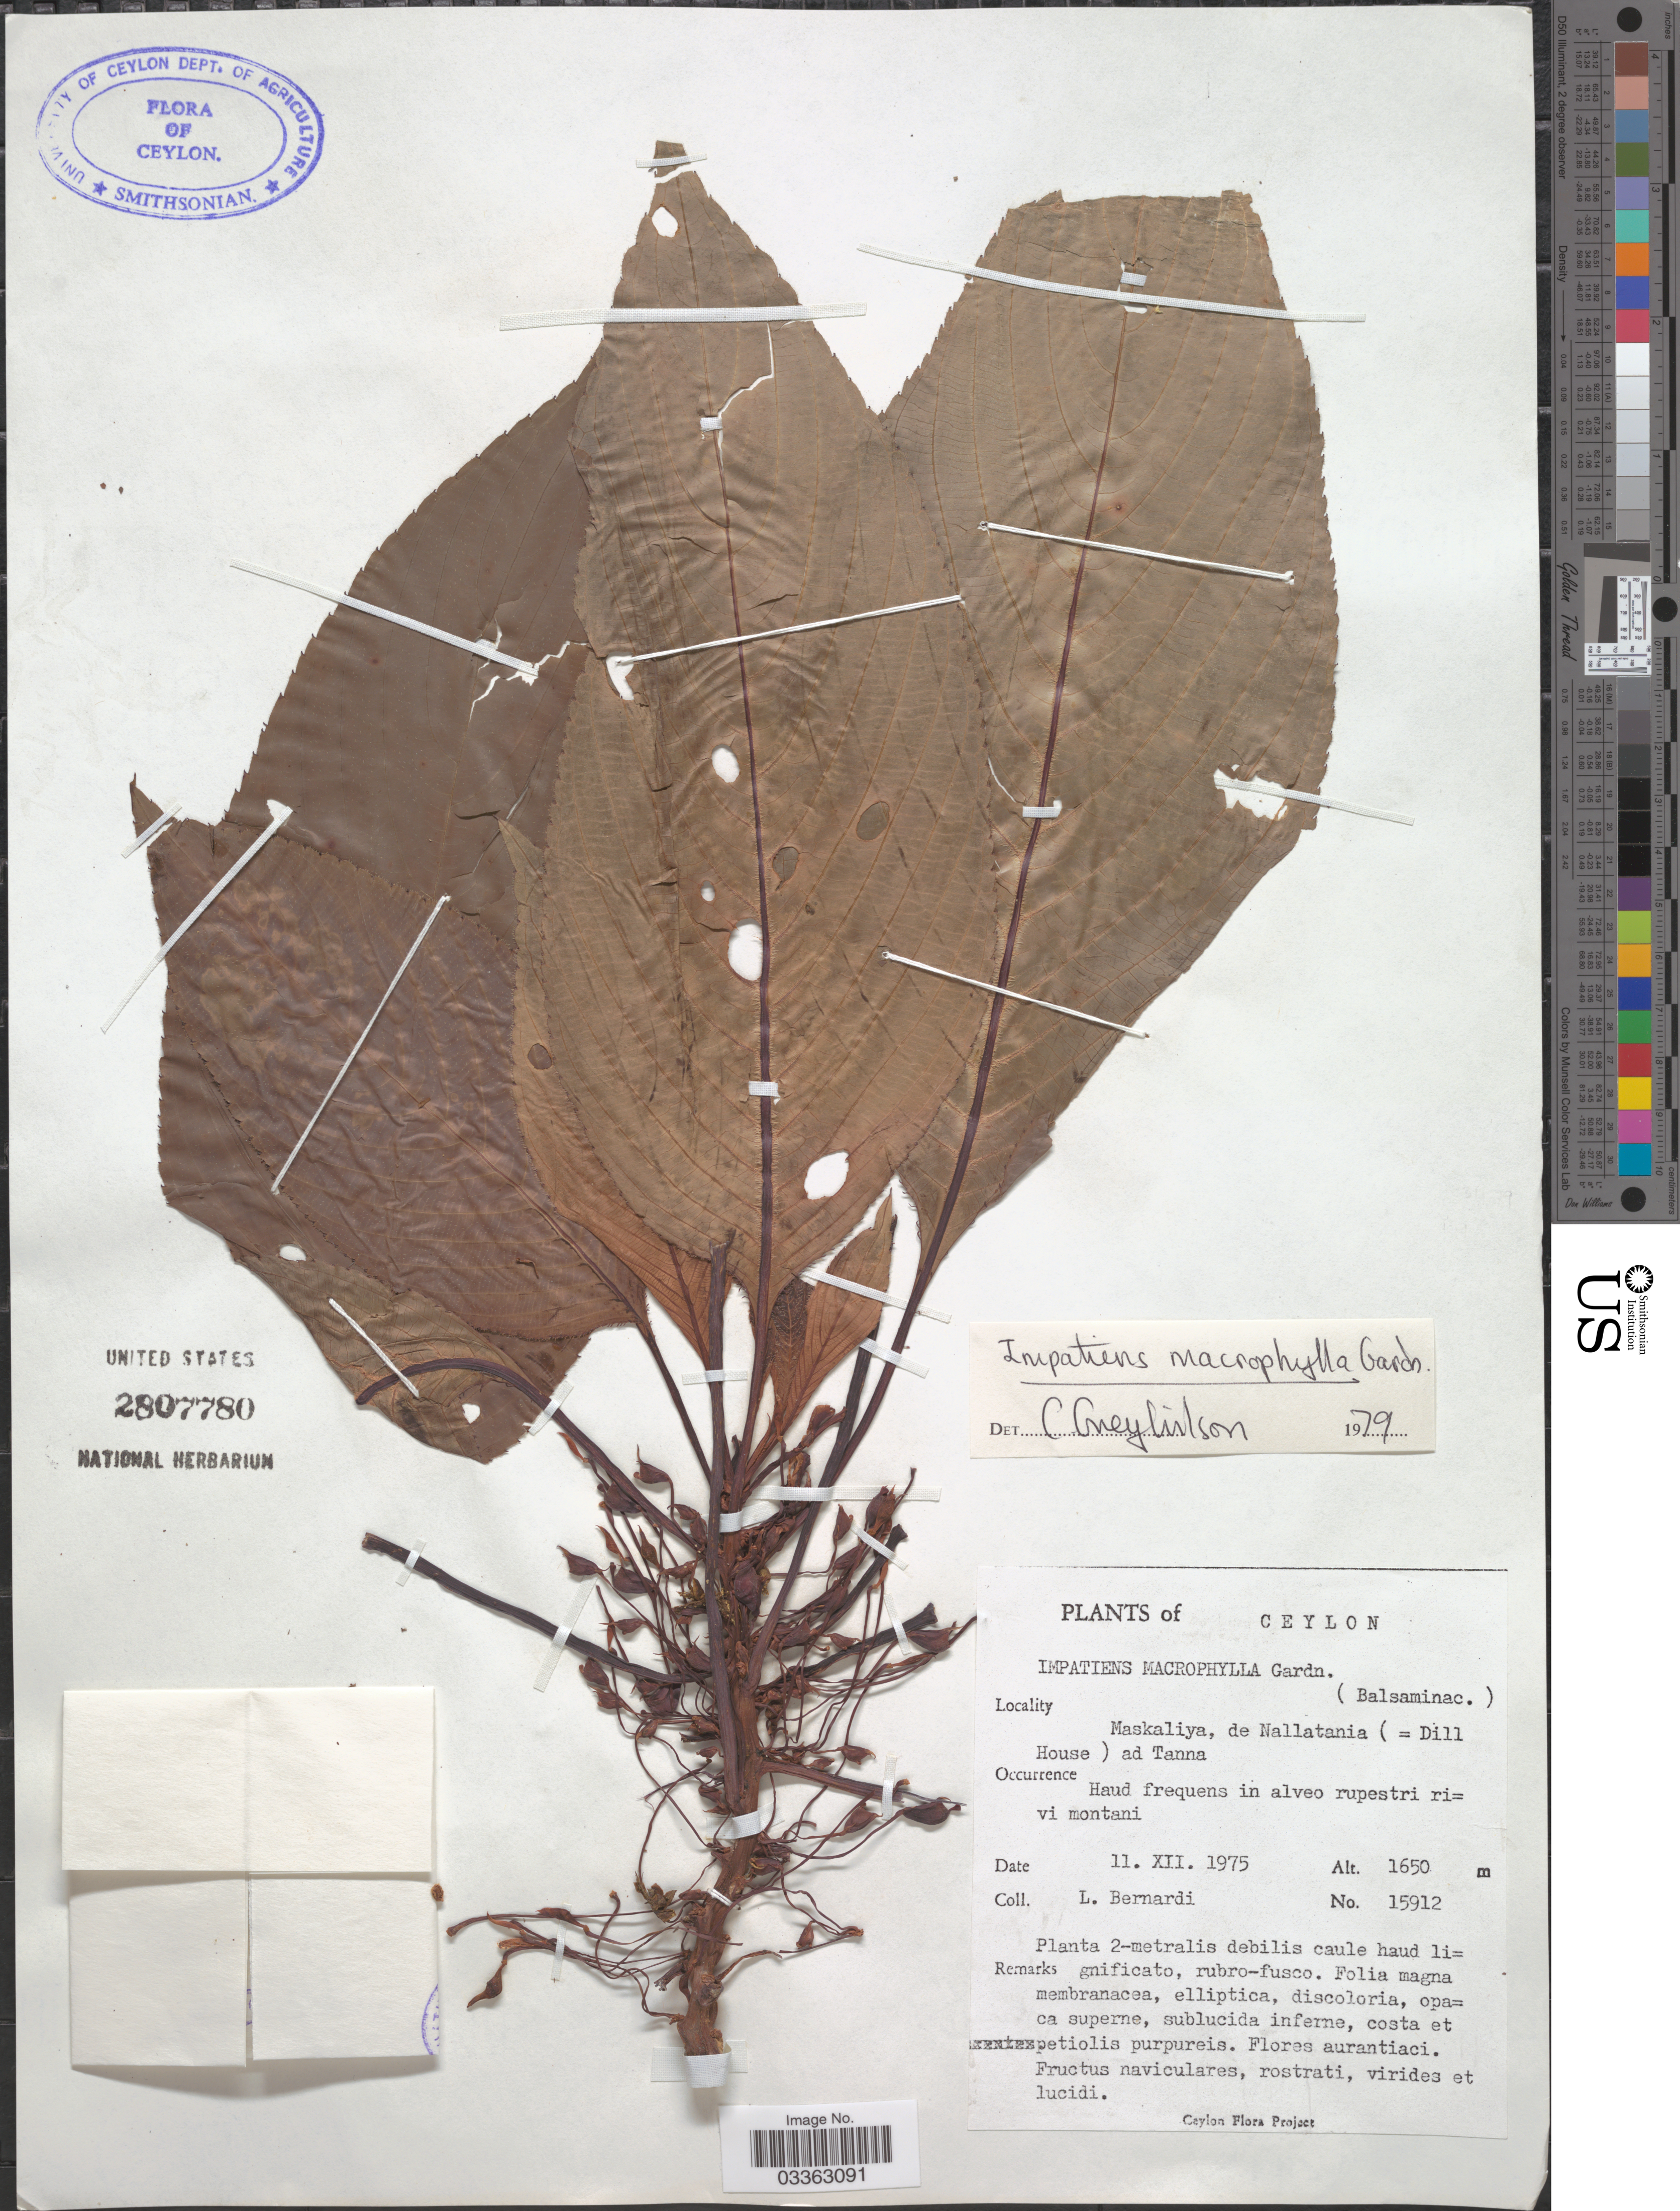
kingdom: Plantae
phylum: Tracheophyta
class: Magnoliopsida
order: Ericales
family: Balsaminaceae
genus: Impatiens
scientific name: Impatiens macrophylla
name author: Gardner ex Hook.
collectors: L. Bernardi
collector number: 15912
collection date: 1975-12-11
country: Sri Lanka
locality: Ceylon, Maskaliya, de Nallatania (=Dill House) ad Tanna.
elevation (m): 1650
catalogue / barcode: US 2807780